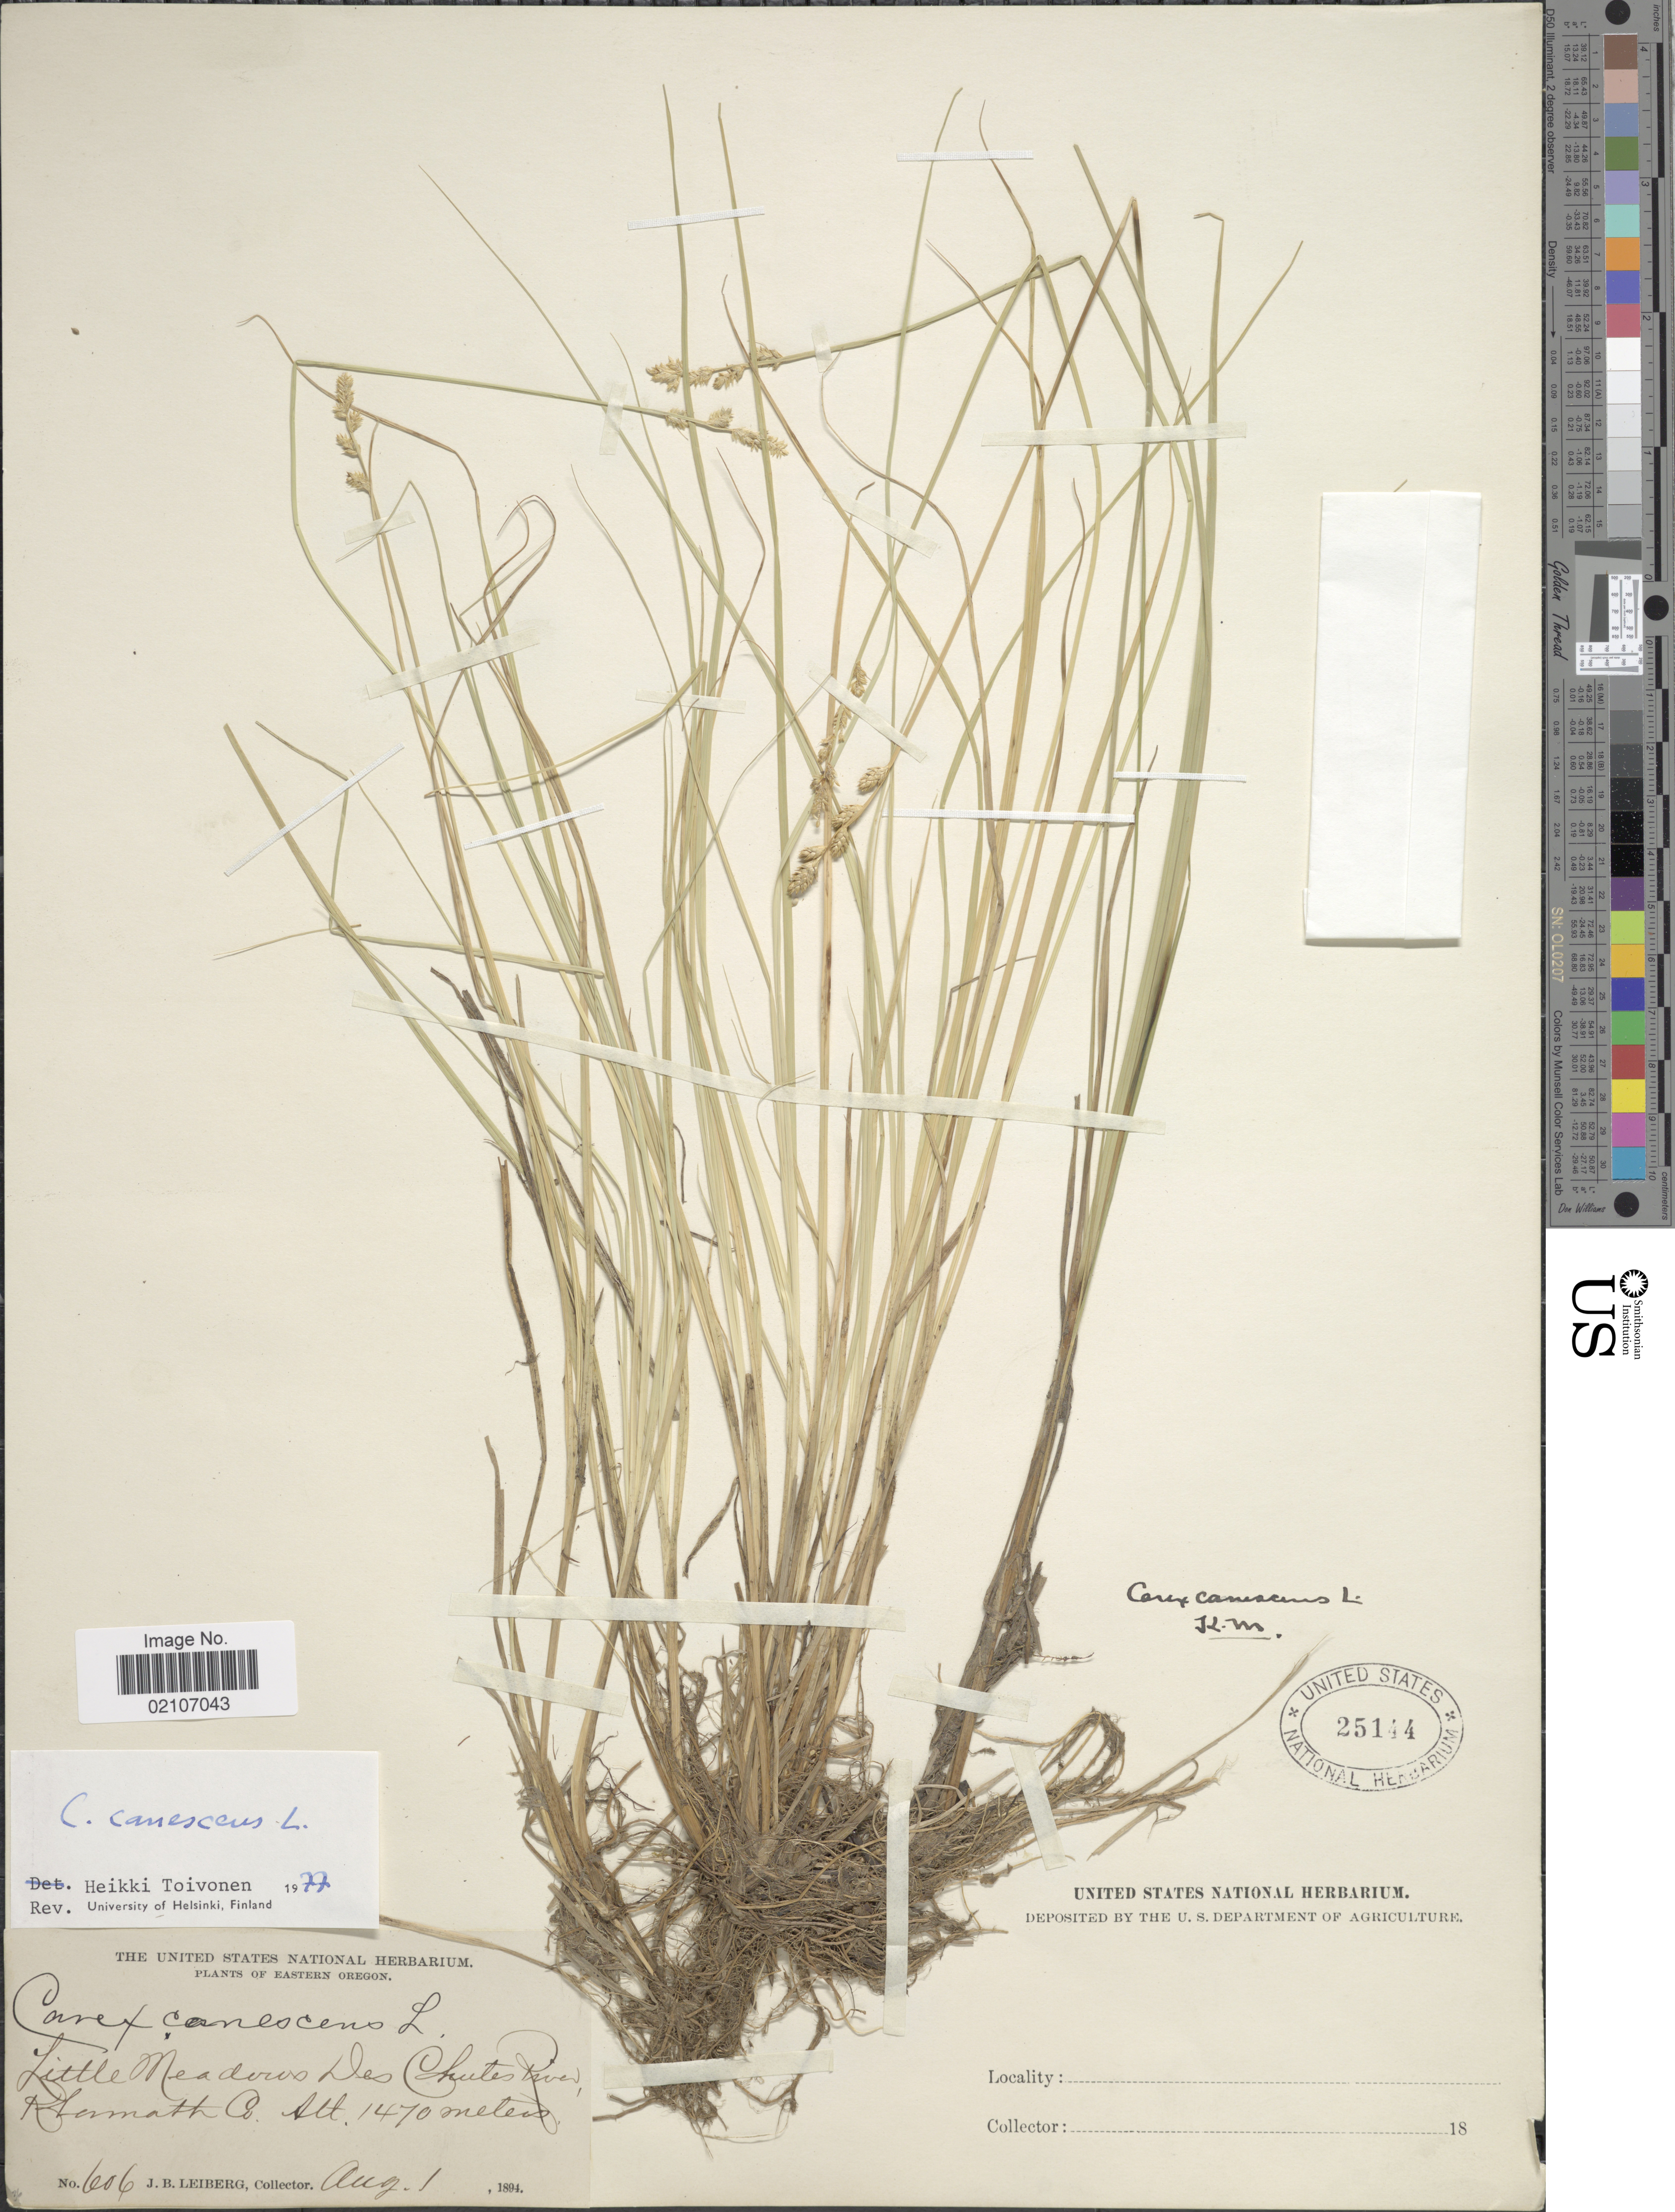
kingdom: Plantae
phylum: Tracheophyta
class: Liliopsida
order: Poales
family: Cyperaceae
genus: Carex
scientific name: Carex canescens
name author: L.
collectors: J. B. Leiberg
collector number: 606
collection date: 1894-08-01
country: United States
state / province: Oregon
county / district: Klamath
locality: Eastern Oregon. Little Meadows, DesChutes River, Klamath Co.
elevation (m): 1470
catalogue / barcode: US 25144